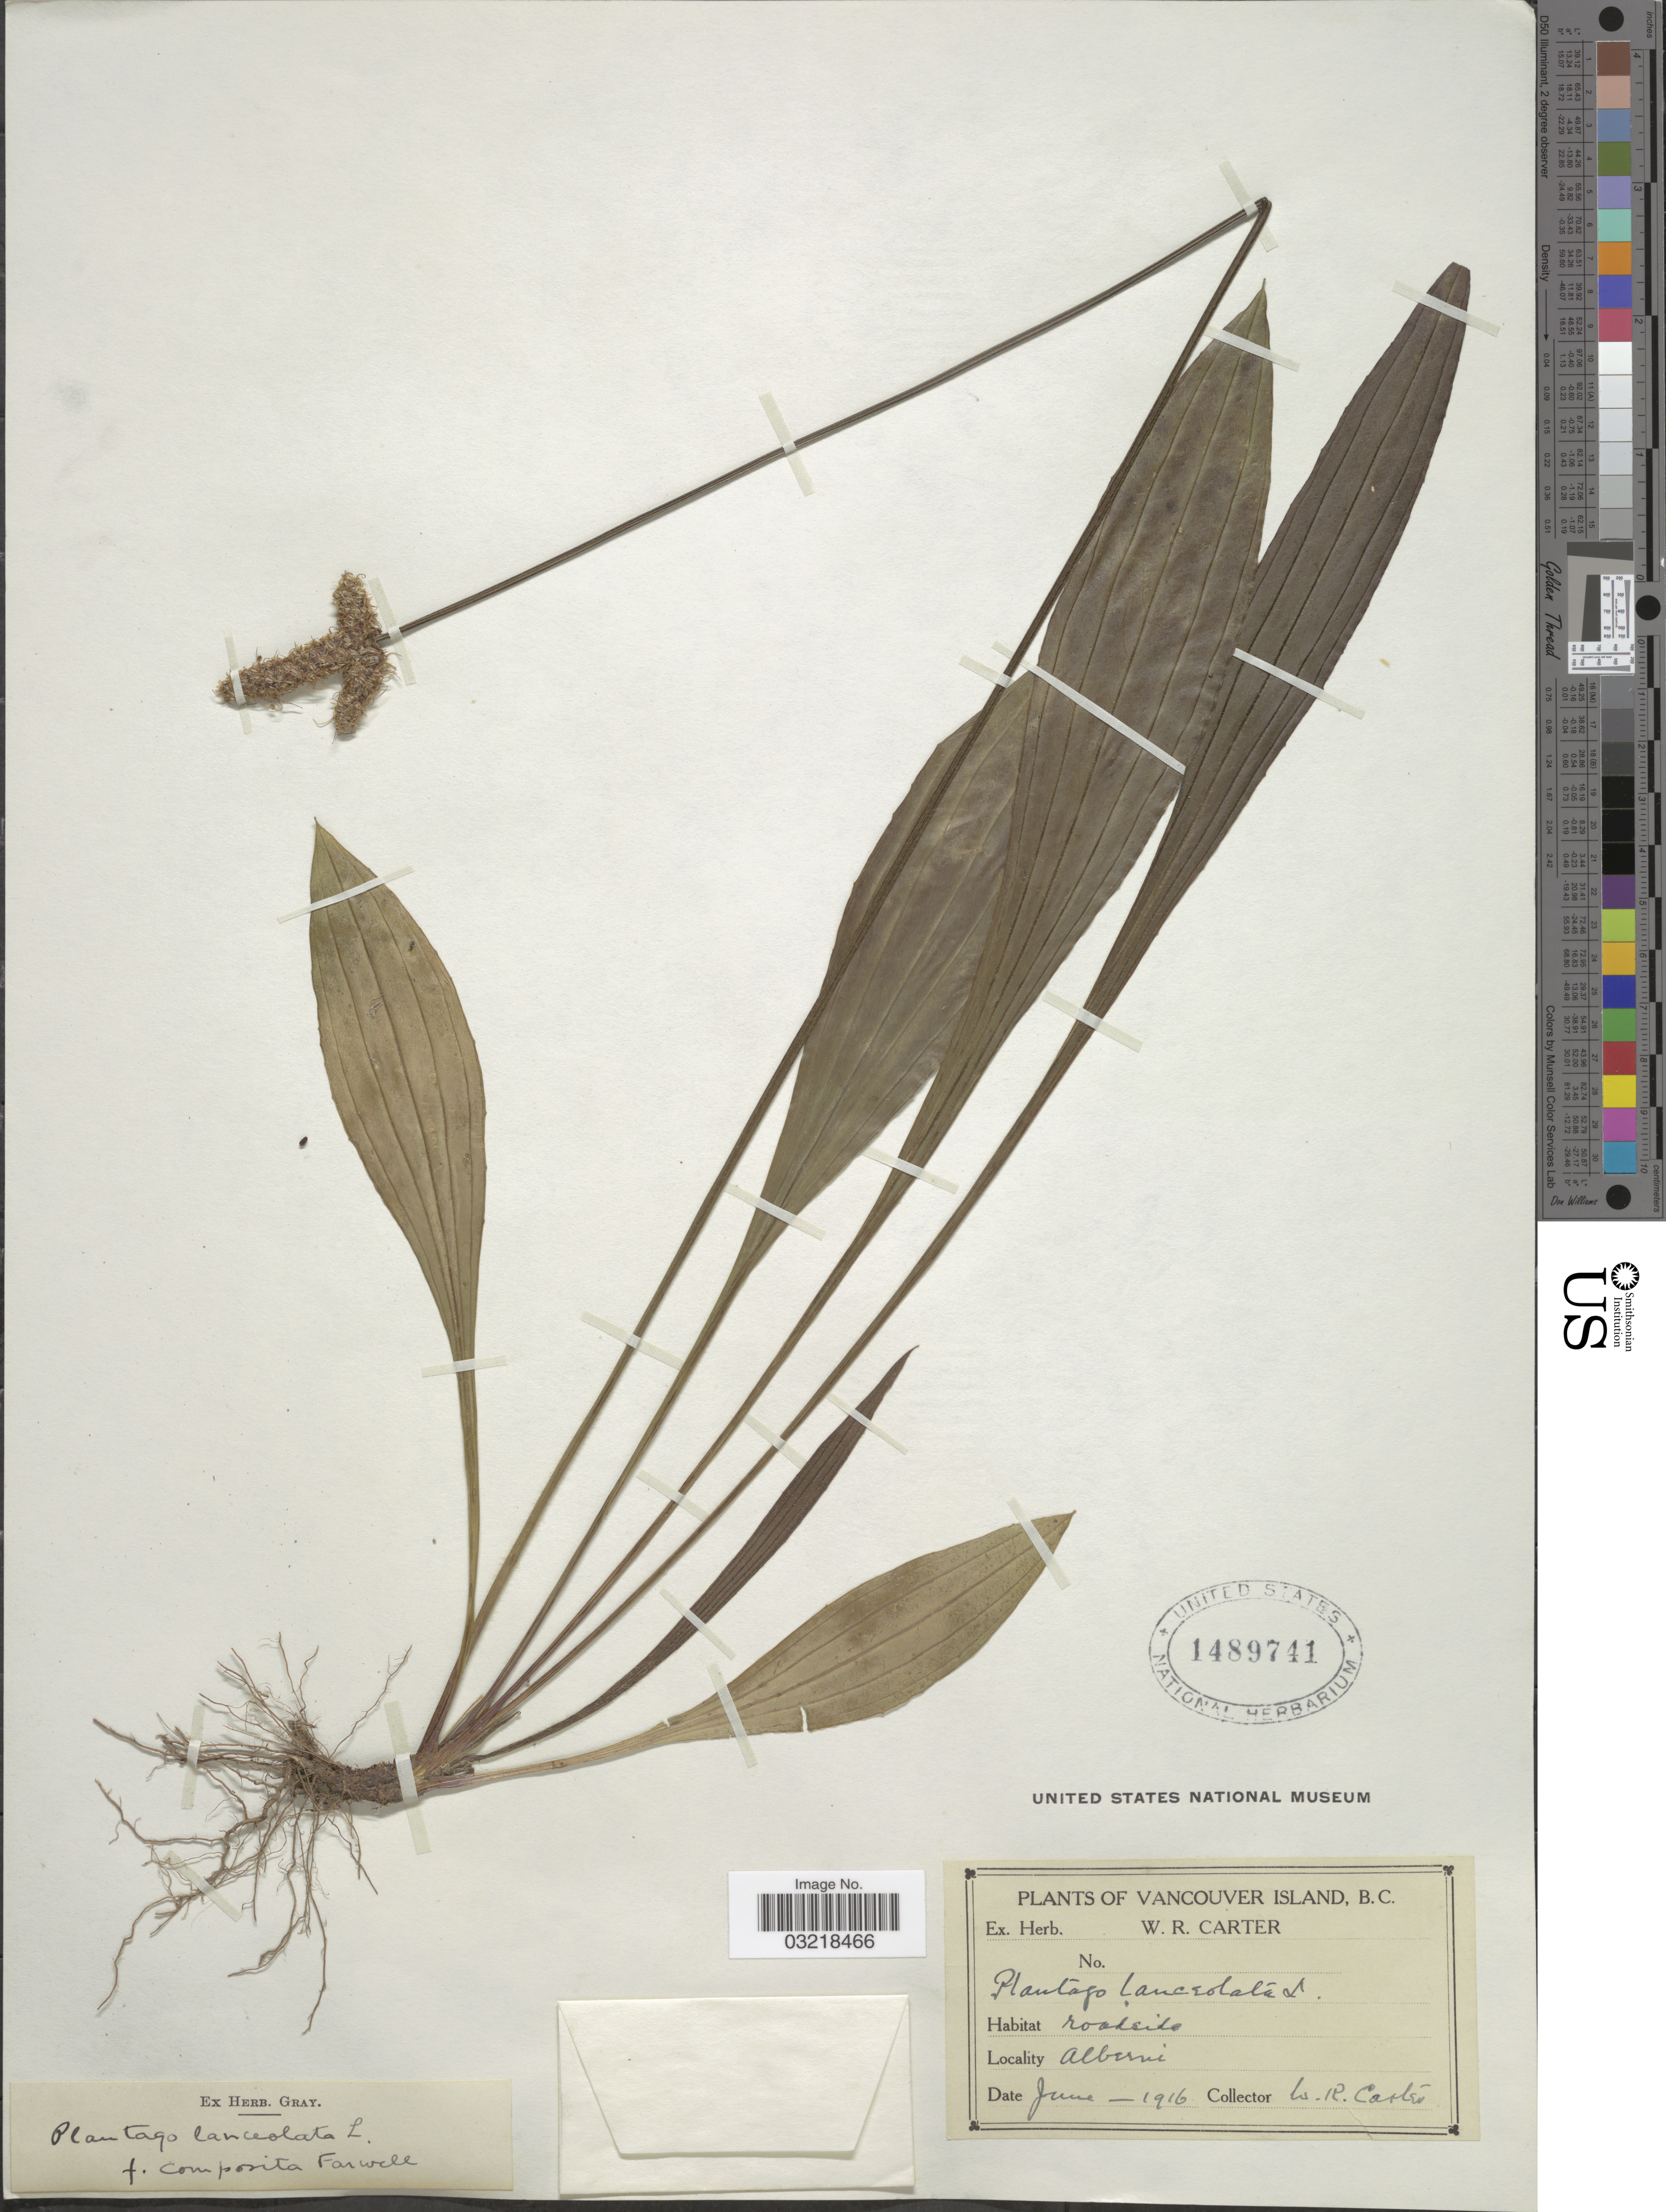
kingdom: Plantae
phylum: Tracheophyta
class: Magnoliopsida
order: Lamiales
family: Plantaginaceae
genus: Plantago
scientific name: Plantago lanceolata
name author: L.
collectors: W. R. Carter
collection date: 1916-06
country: Canada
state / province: British Columbia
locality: Vancouver Island, B.C. Alberni.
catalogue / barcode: US 1489741